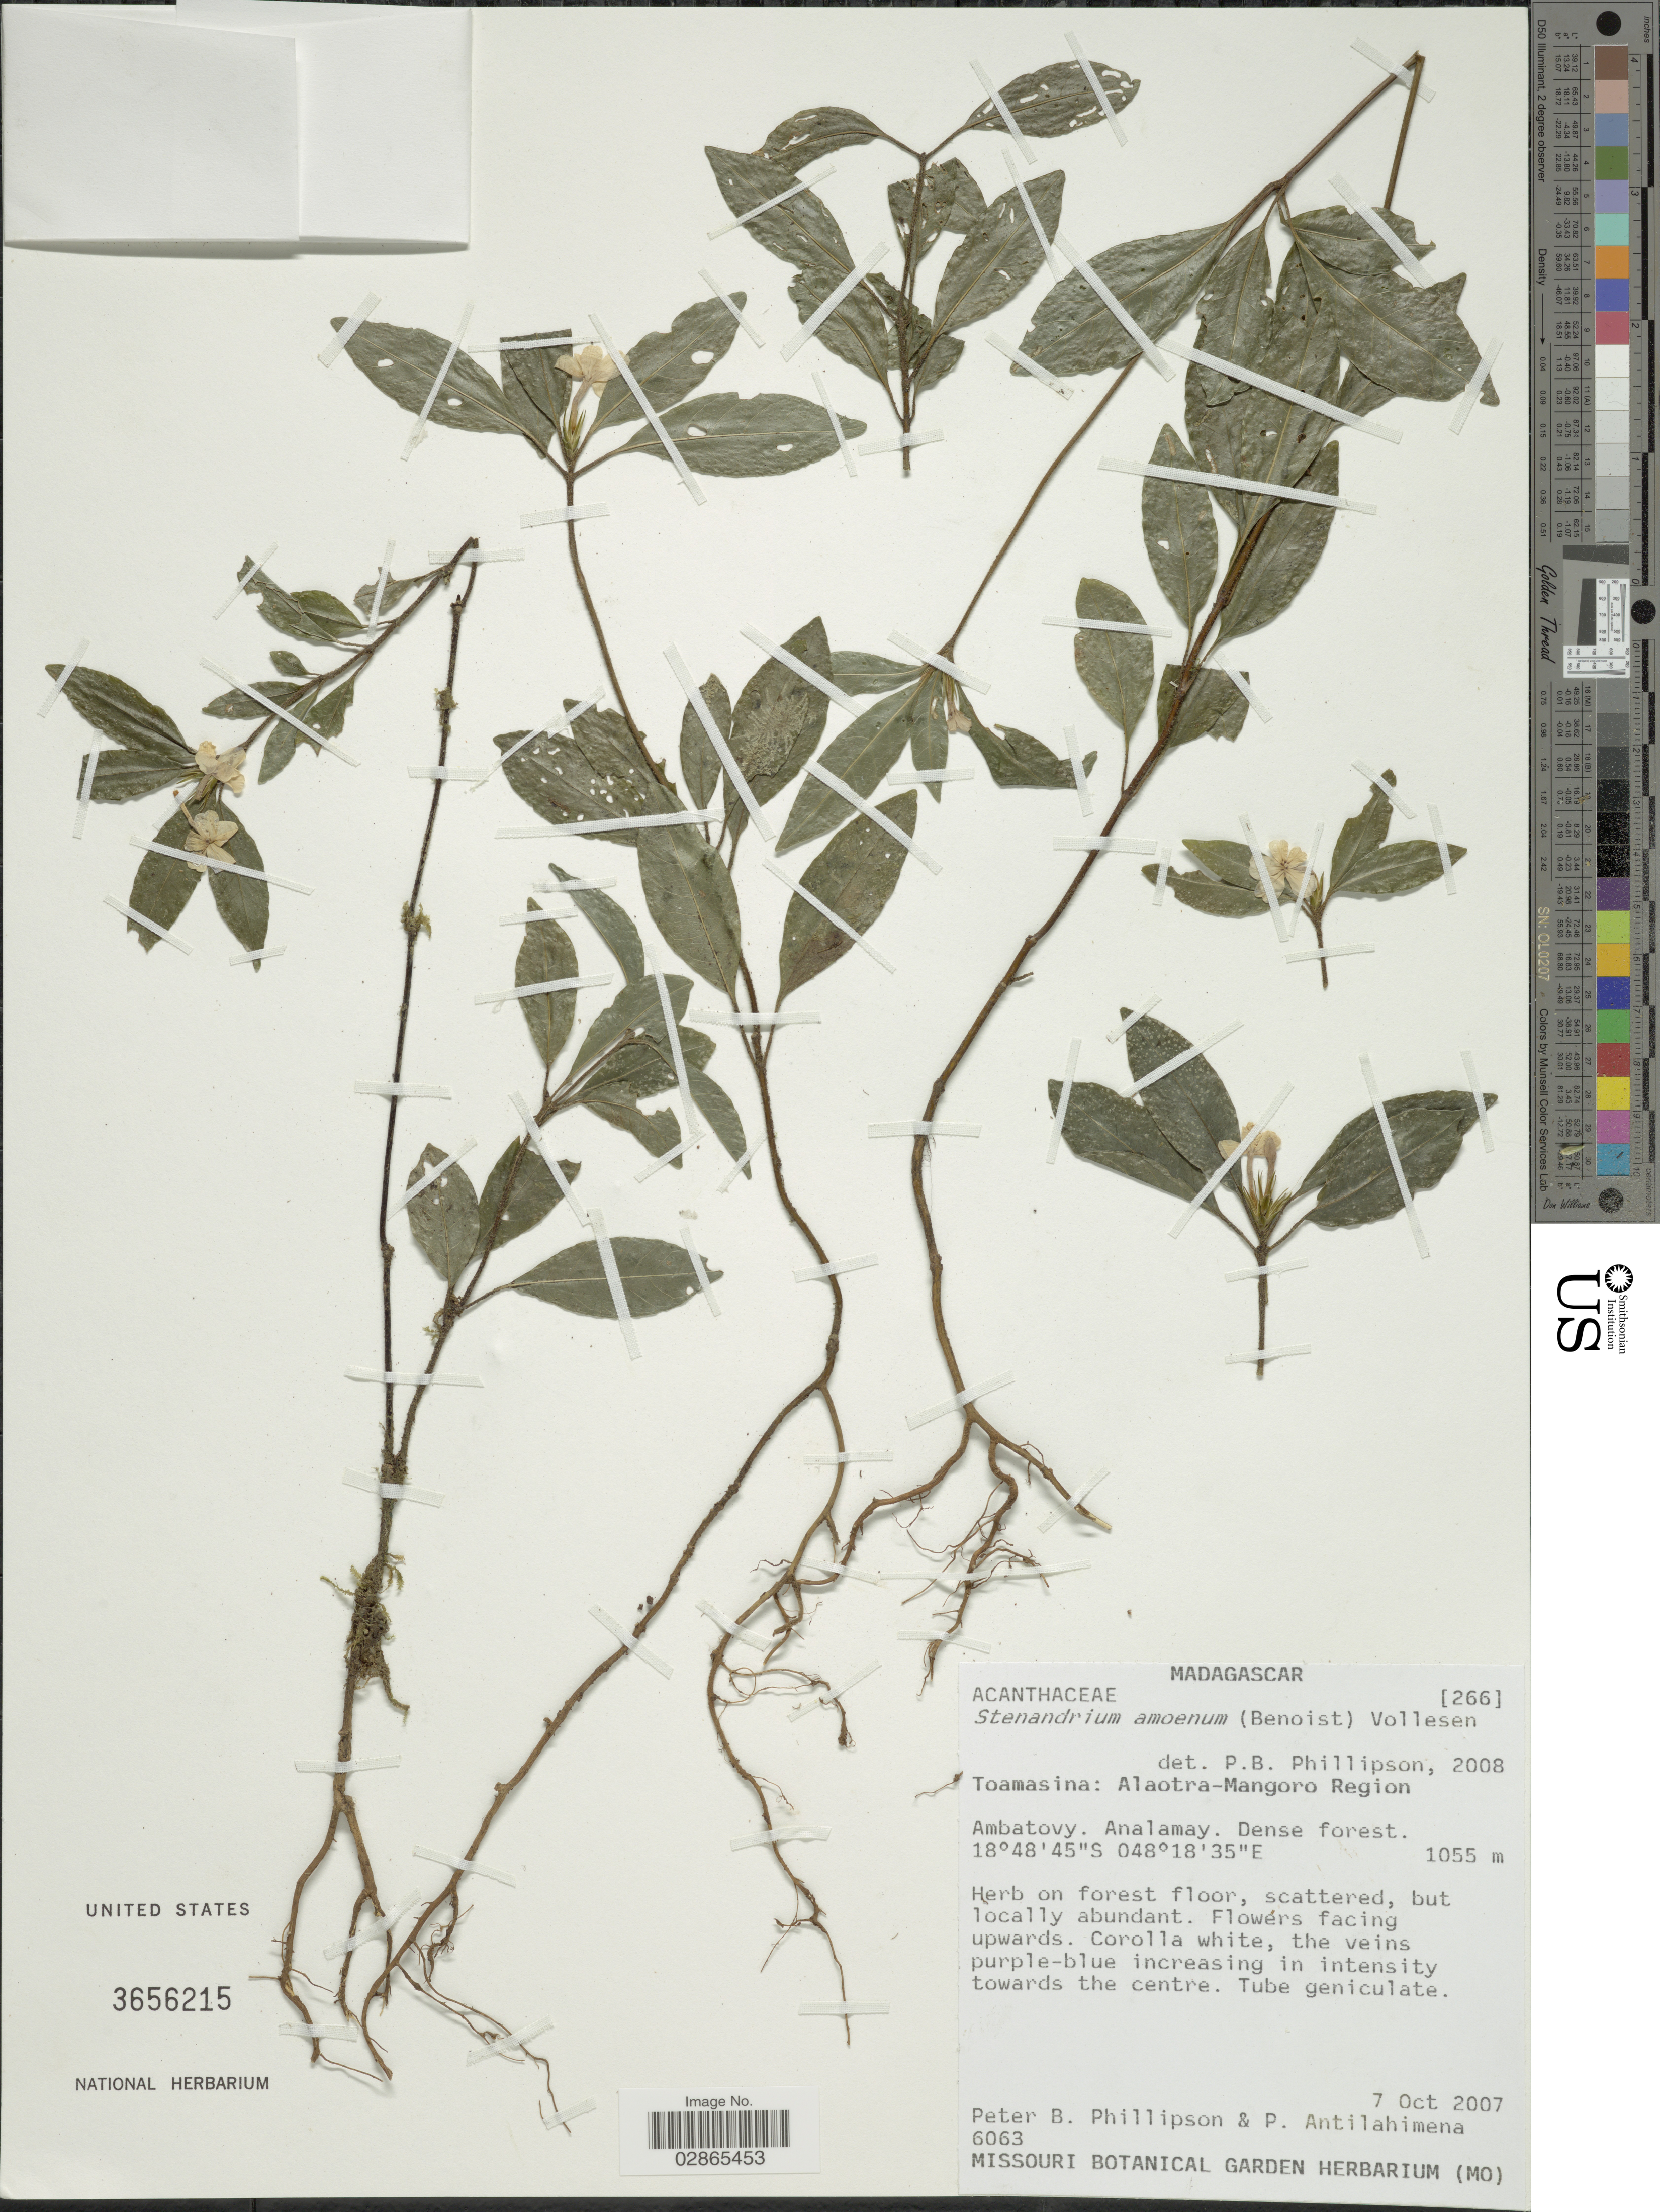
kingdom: Plantae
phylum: Tracheophyta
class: Magnoliopsida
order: Lamiales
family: Acanthaceae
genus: Stenandrium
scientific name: Stenandrium amoenum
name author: (Benoist) Vollesen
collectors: P. B. Phillipson & P. Antilahimena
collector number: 6063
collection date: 2007-10-07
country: Madagascar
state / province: Alaotra Mangoro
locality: Alaotra-Mangoro Region;. Ambatovy. Analamay.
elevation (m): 1055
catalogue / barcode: US 3656215